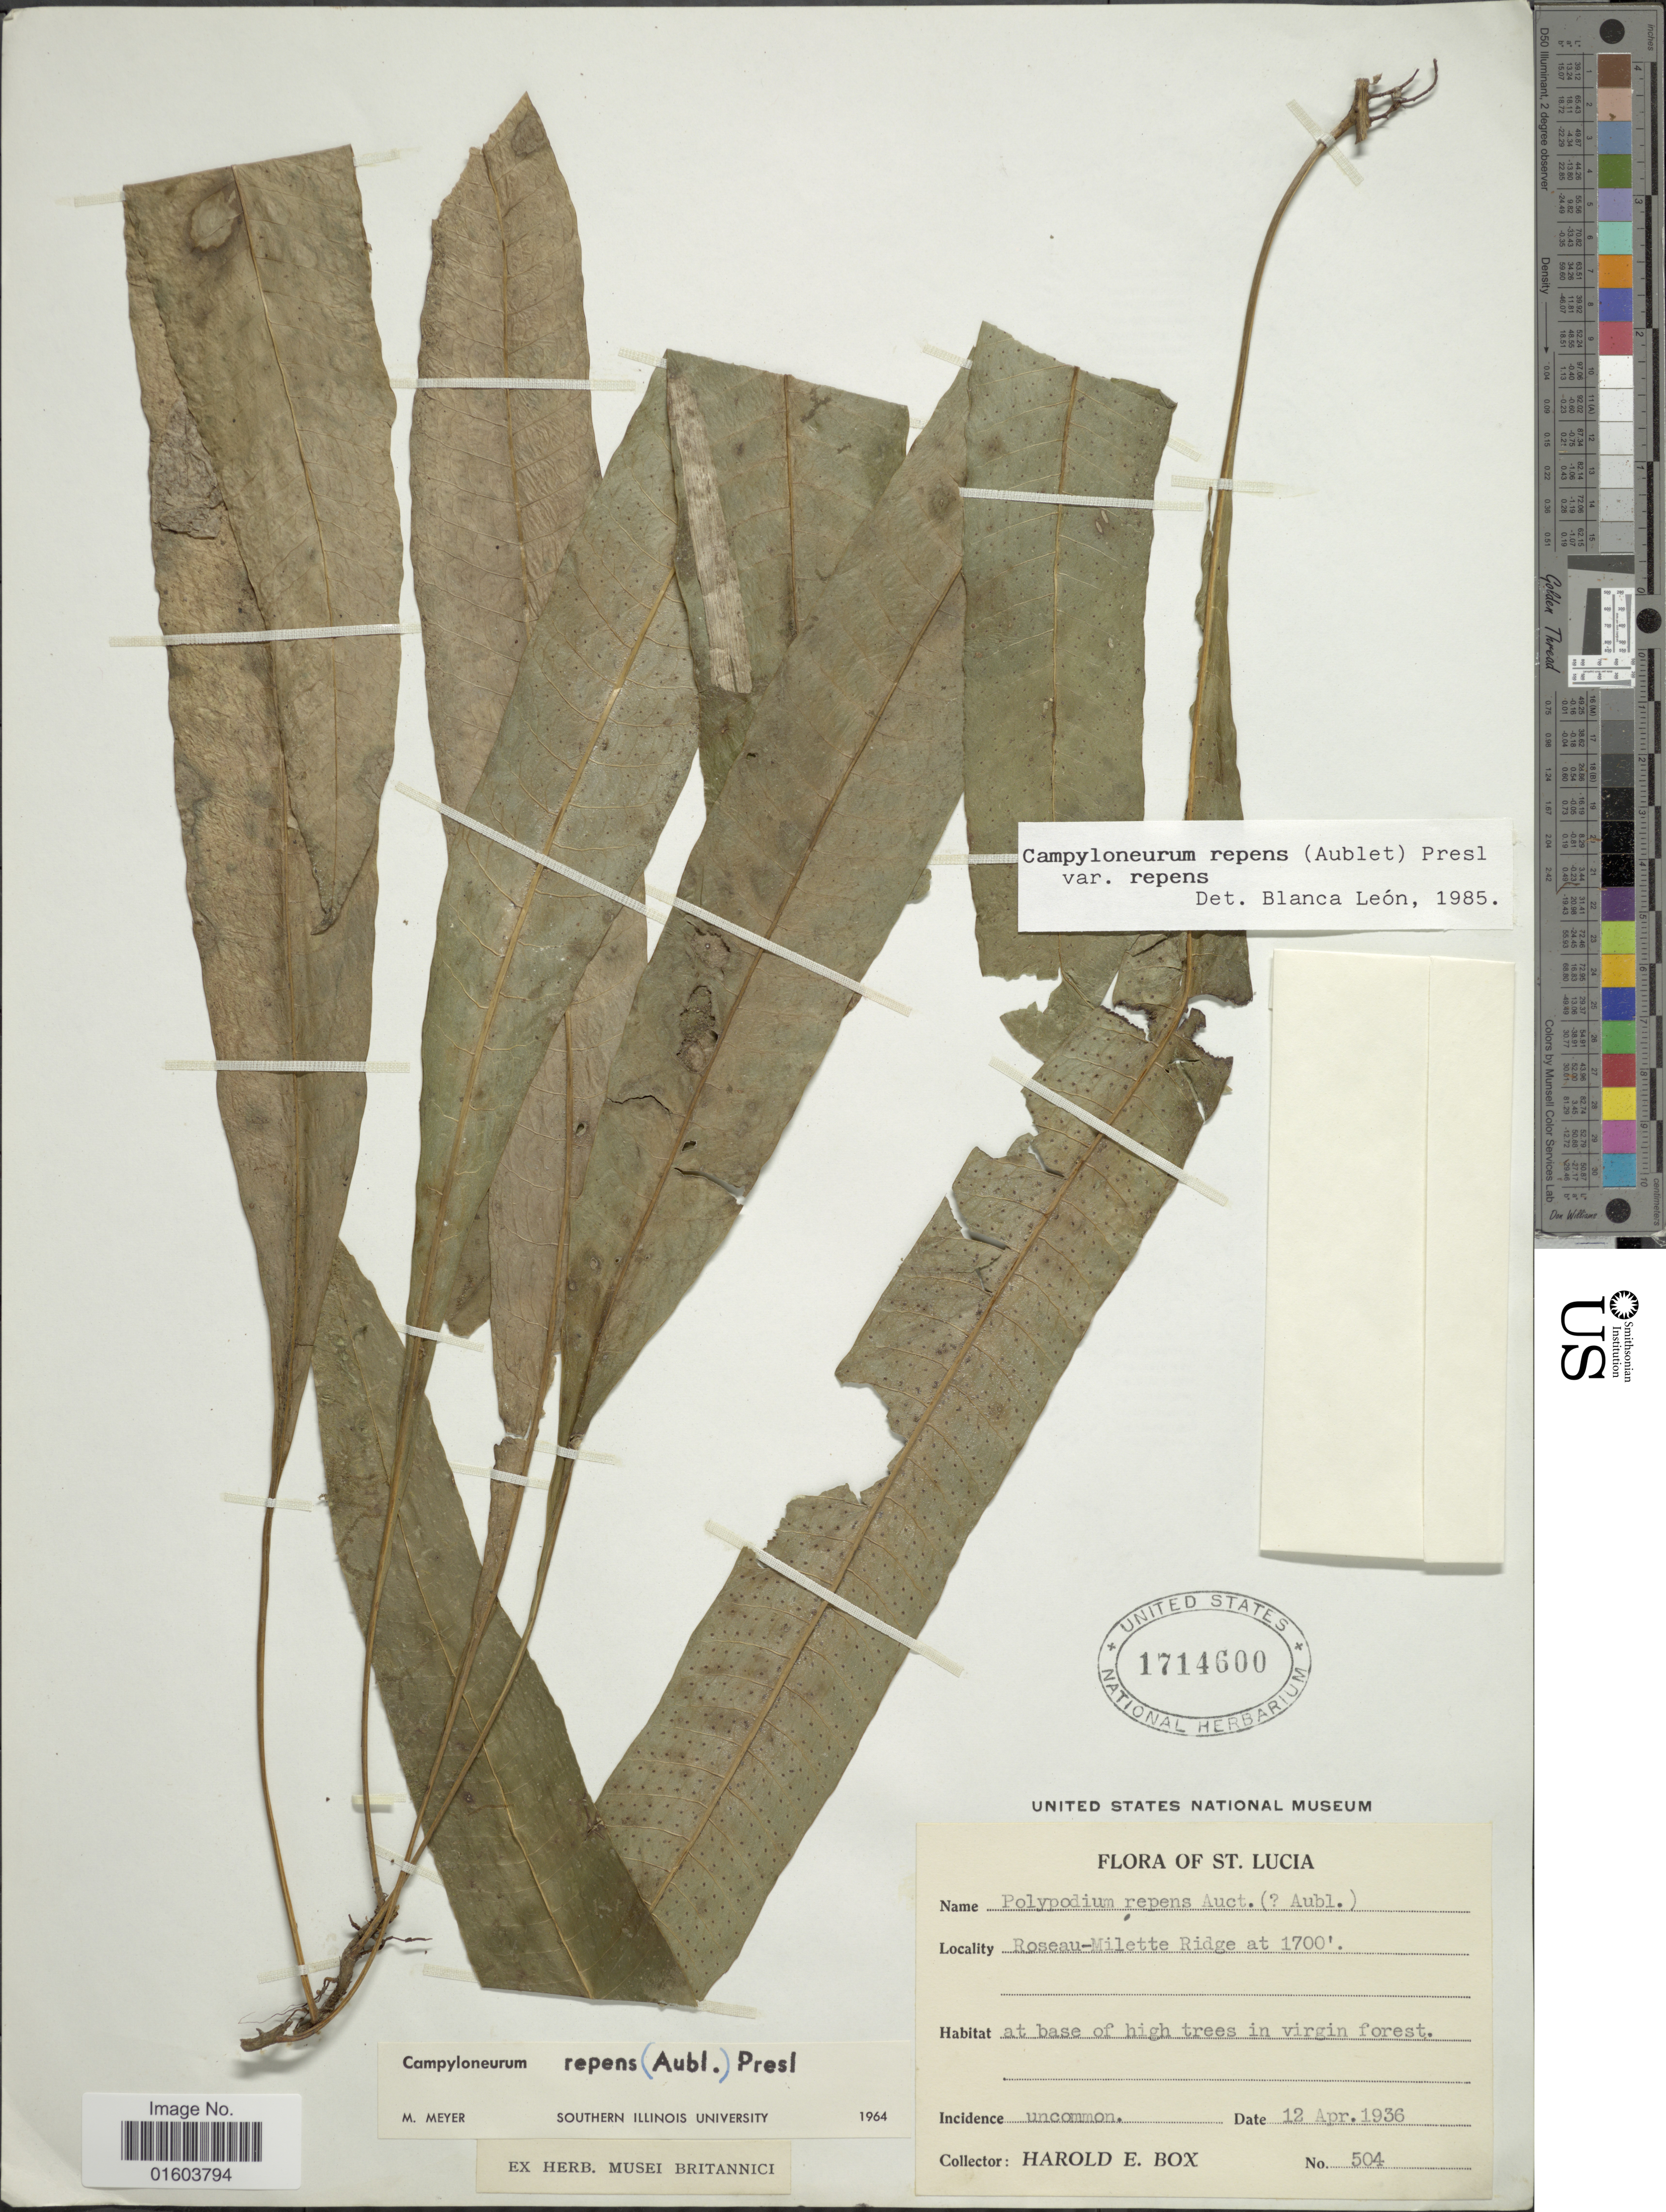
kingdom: Plantae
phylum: Tracheophyta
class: Polypodiopsida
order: Polypodiales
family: Polypodiaceae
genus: Campyloneurum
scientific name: Campyloneurum repens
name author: (Aubl.) C. Presl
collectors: H. E. Box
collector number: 504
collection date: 1936-04-12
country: St. Lucia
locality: St. Lucia. Roseau-Milette Ridge.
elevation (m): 518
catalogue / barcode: US 1714600